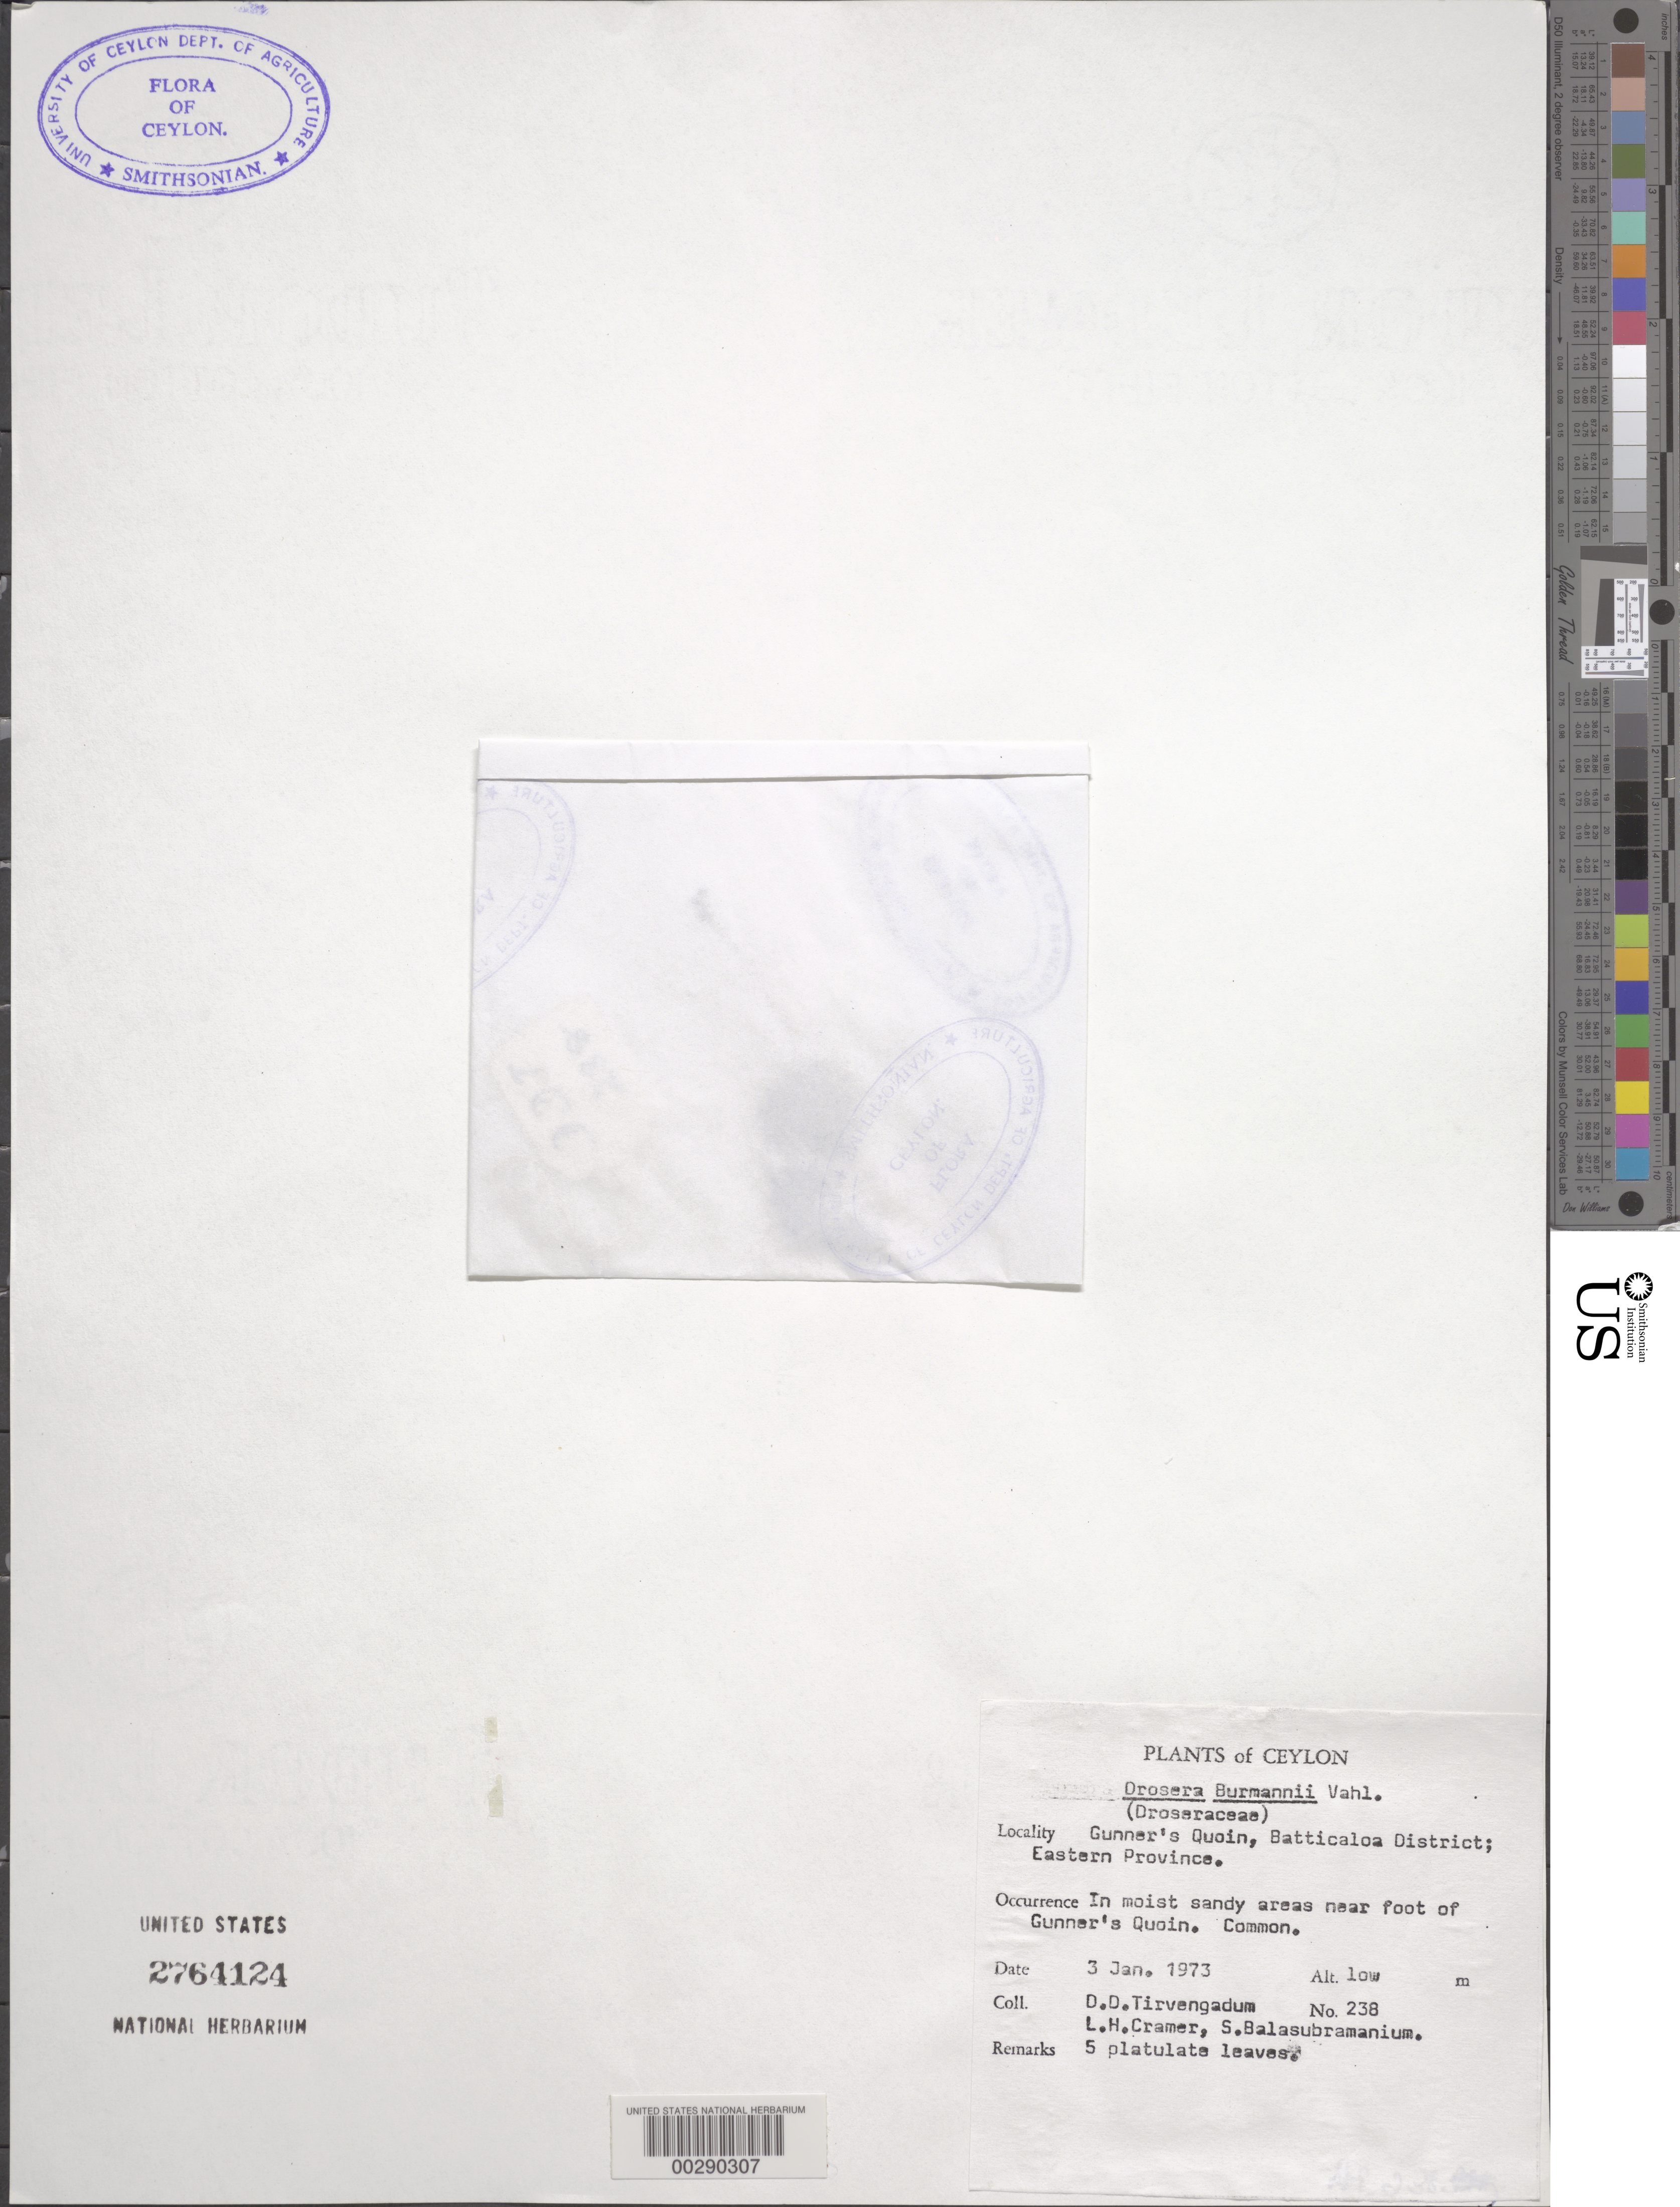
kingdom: Plantae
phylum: Tracheophyta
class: Magnoliopsida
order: Caryophyllales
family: Droseraceae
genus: Drosera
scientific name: Drosera burmannii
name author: Vahl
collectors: D. Tirvengadum, L. H. Cramer & S. Balasubramaniam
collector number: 238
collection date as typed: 03 Jan 1973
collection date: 1973-01-03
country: Sri Lanka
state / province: Eastern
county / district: Batticaloa Dist.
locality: Gunner's quoin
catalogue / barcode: US 2764124